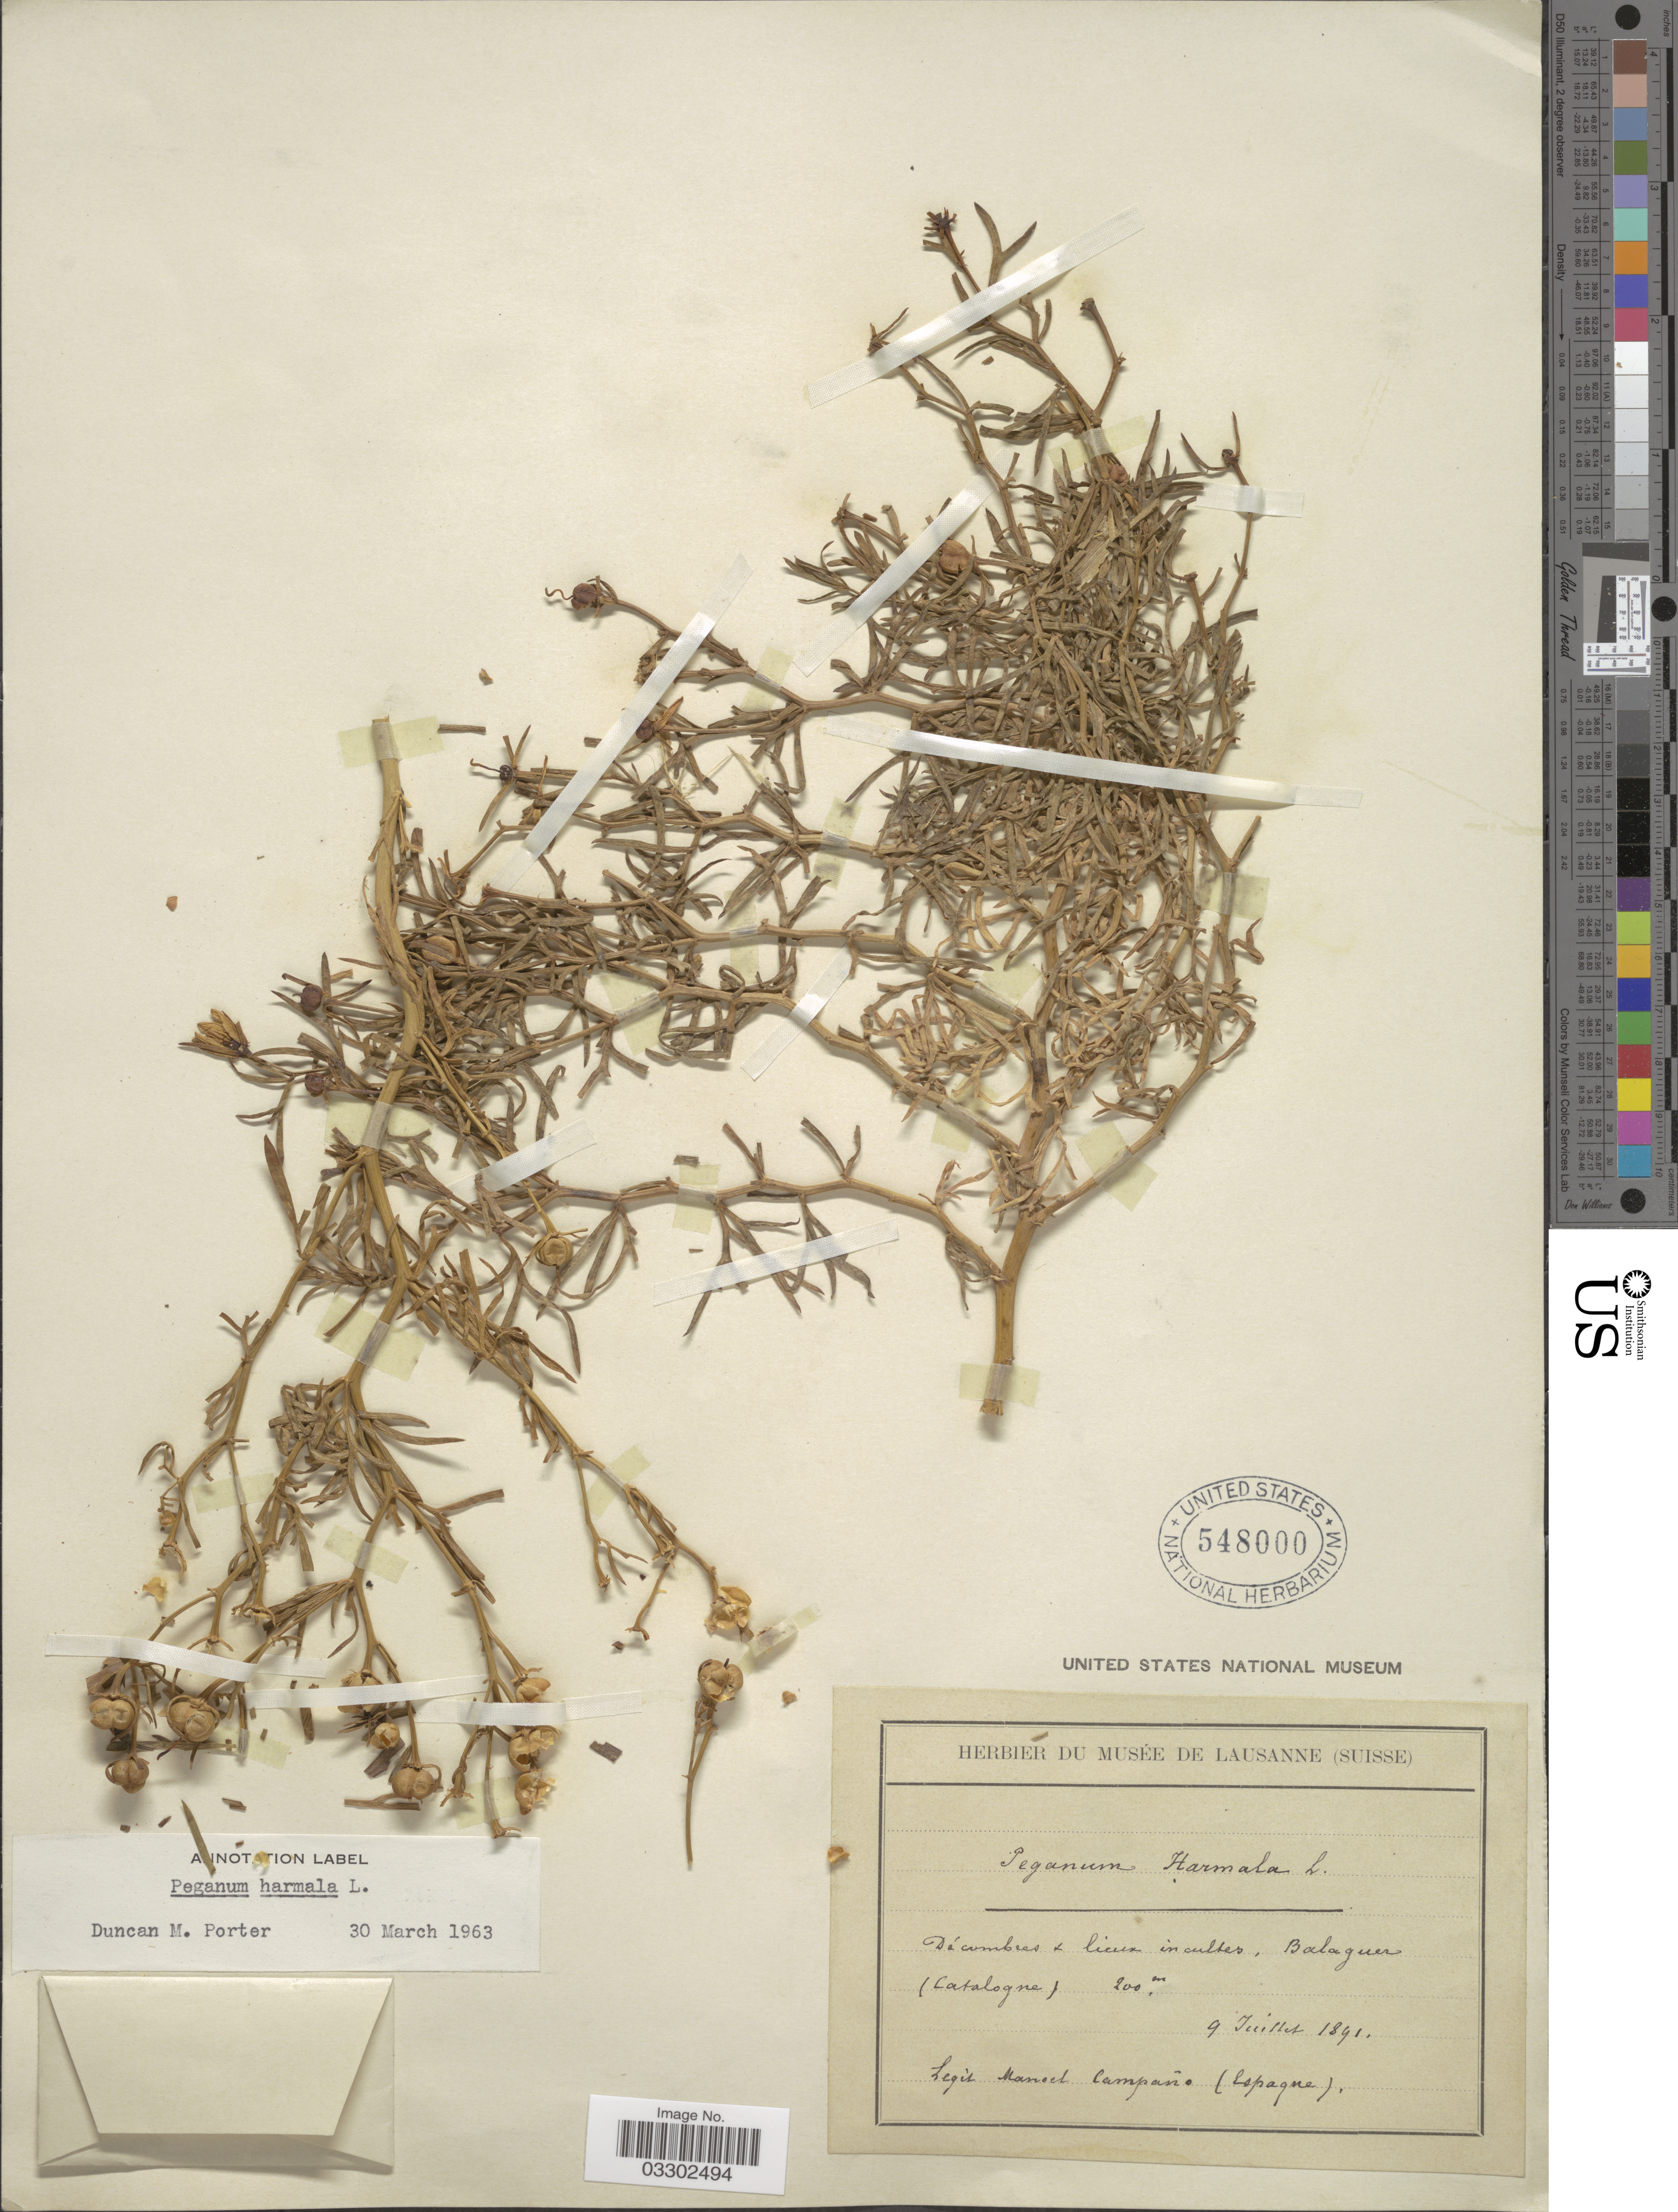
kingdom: Plantae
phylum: Tracheophyta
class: Magnoliopsida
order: Sapindales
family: Tetradiclidaceae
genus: Peganum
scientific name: Peganum harmala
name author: L.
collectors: M. Campario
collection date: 1891-07-09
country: Spain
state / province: Catalunya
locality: Balaguer (Catalogne).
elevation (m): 200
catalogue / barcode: US 548000